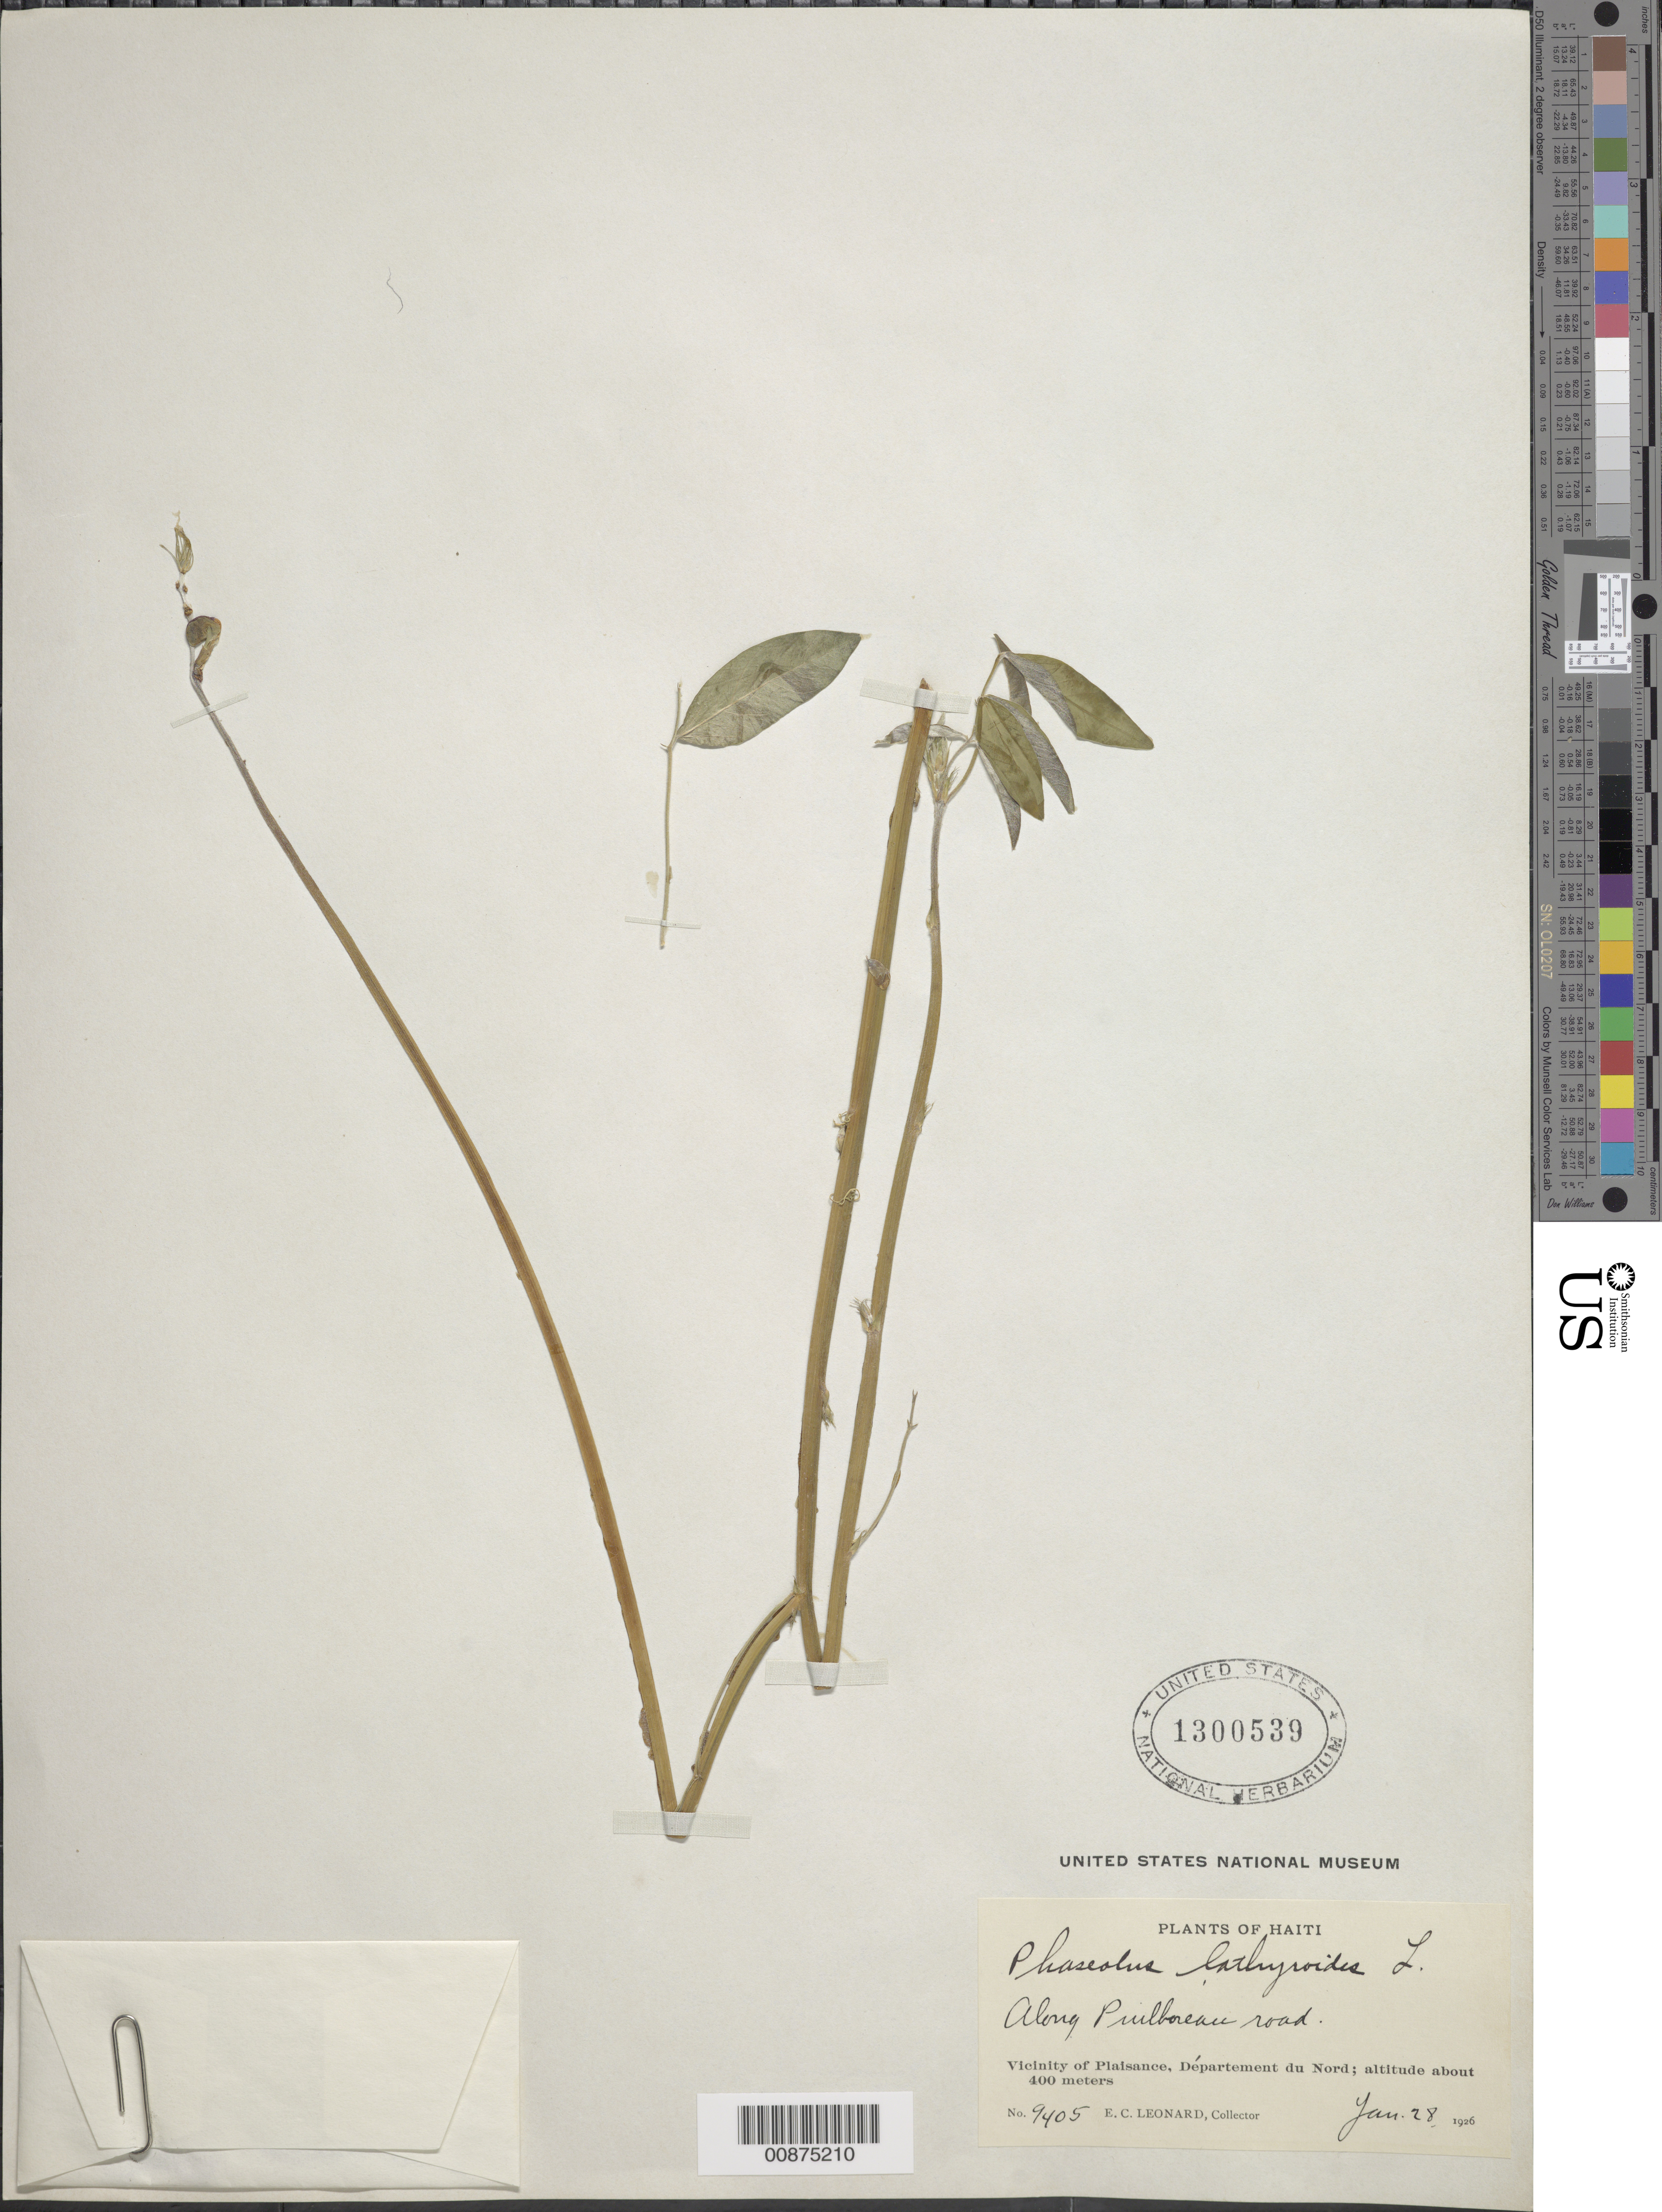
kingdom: Plantae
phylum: Tracheophyta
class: Magnoliopsida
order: Fabales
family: Fabaceae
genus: Macroptilium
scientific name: Macroptilium lathyroides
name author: (L.) Urb.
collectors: E. C. Leonard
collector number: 9405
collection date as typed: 28 Jan 1926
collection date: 1926-01-28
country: Haiti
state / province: Nord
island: Hispaniola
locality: Vicinity of Plaisance. Along Puilboreau road.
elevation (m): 400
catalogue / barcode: US 1300539